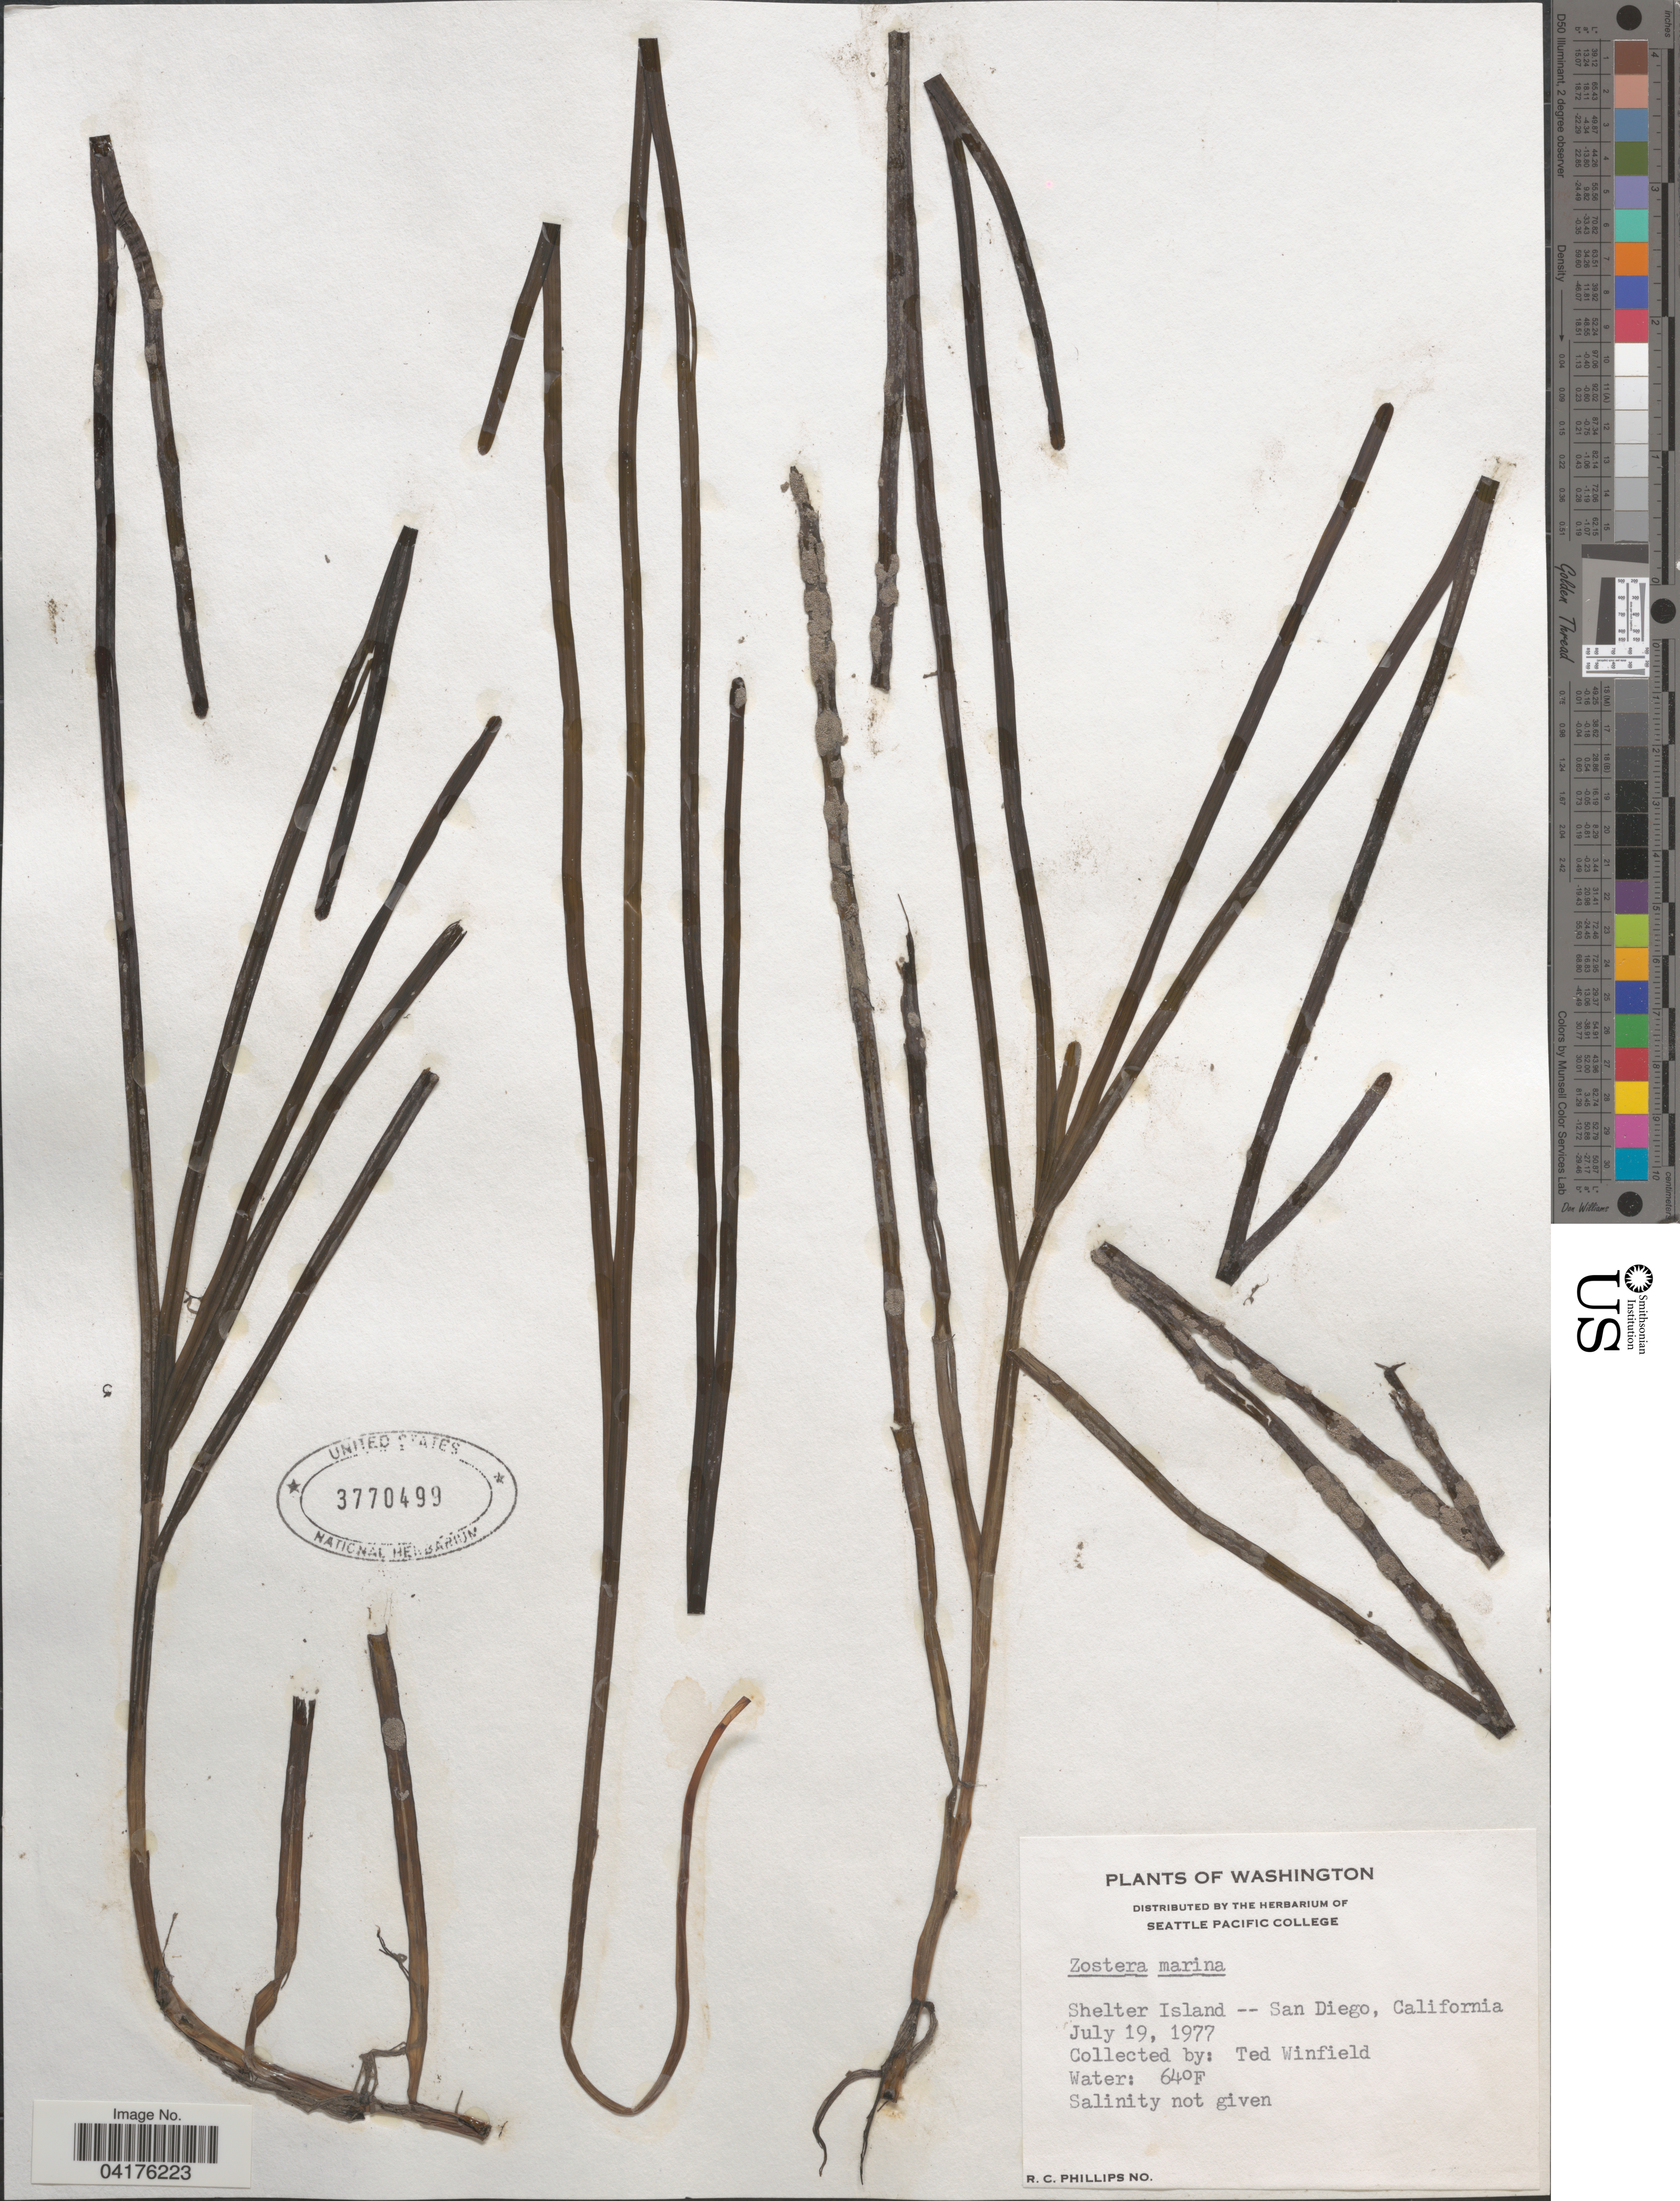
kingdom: Plantae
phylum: Tracheophyta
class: Liliopsida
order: Alismatales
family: Zosteraceae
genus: Zostera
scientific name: Zostera marina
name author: L.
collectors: T. Winfield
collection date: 1977-07-19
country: United States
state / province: California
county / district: San Diego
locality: Shelter Island -- San Diego.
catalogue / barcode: US 3770499